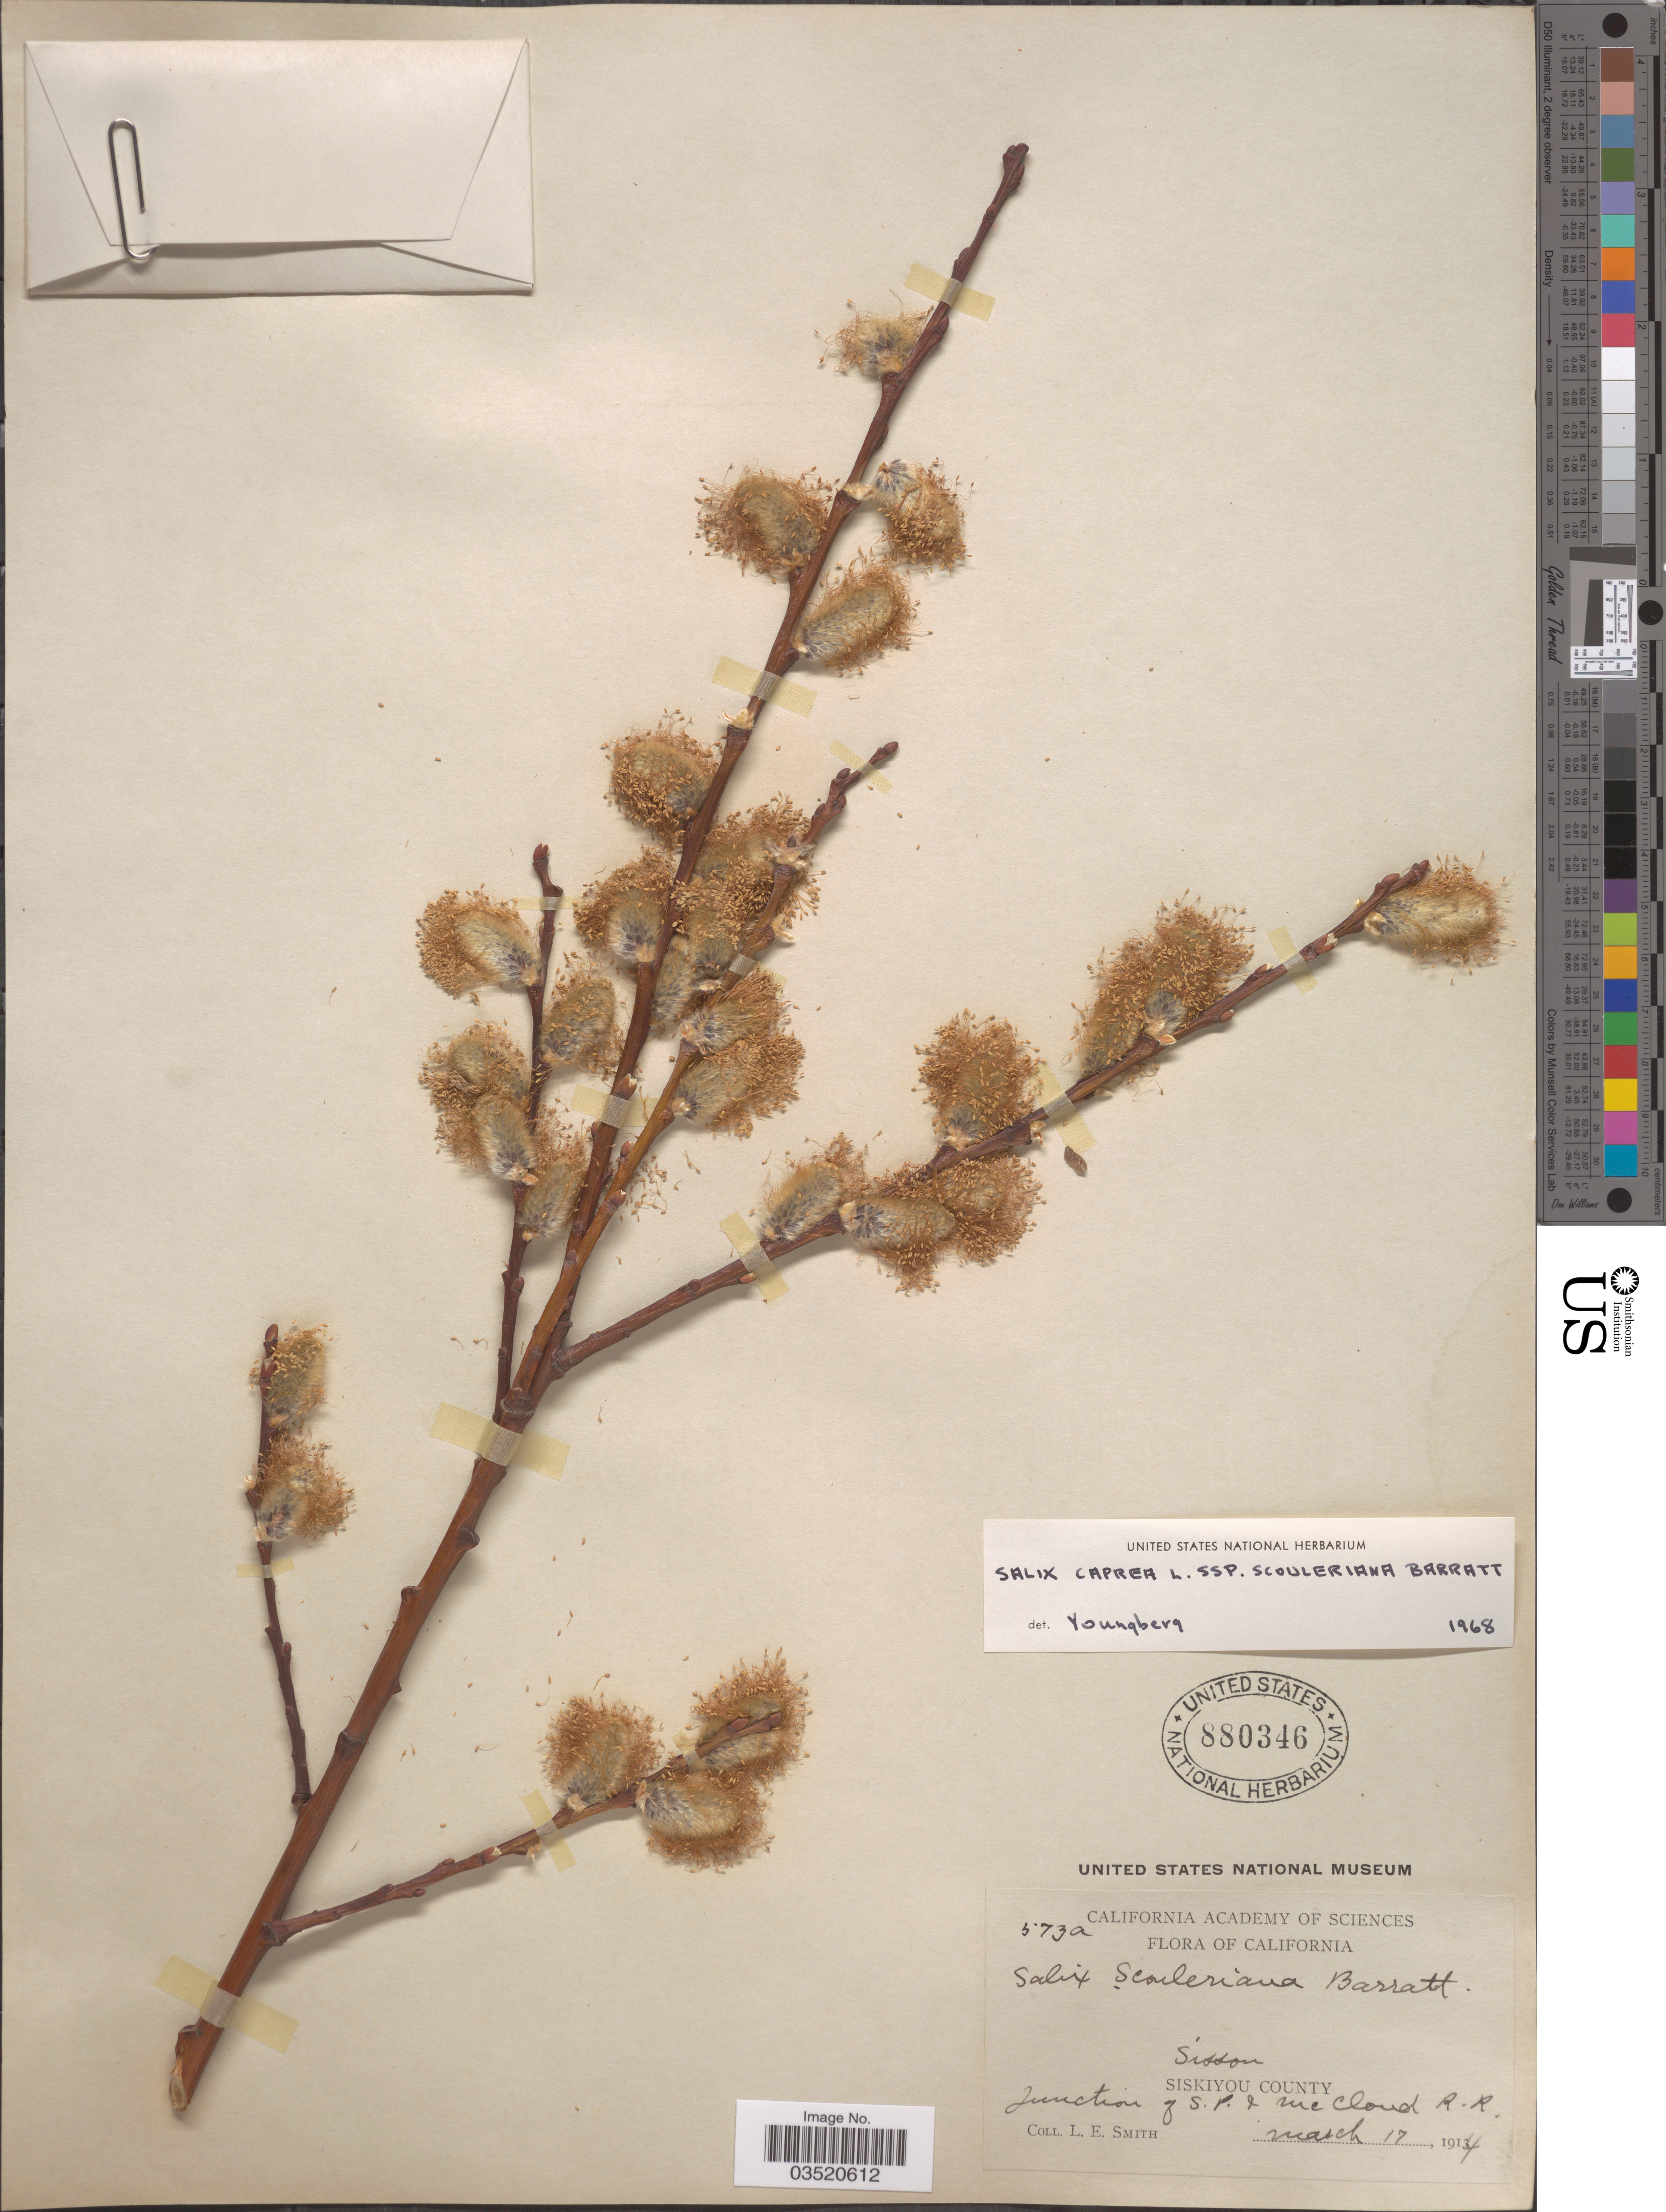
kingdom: Plantae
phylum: Tracheophyta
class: Magnoliopsida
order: Malpighiales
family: Salicaceae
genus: Salix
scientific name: Salix scouleriana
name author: Barratt ex Hook.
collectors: L. E. Smith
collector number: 573a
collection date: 1914-03-17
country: United States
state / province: California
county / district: Siskiyou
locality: Sisson. Siskiyou County. Junction of S. P. & McCloud R. R.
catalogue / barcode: US 880346